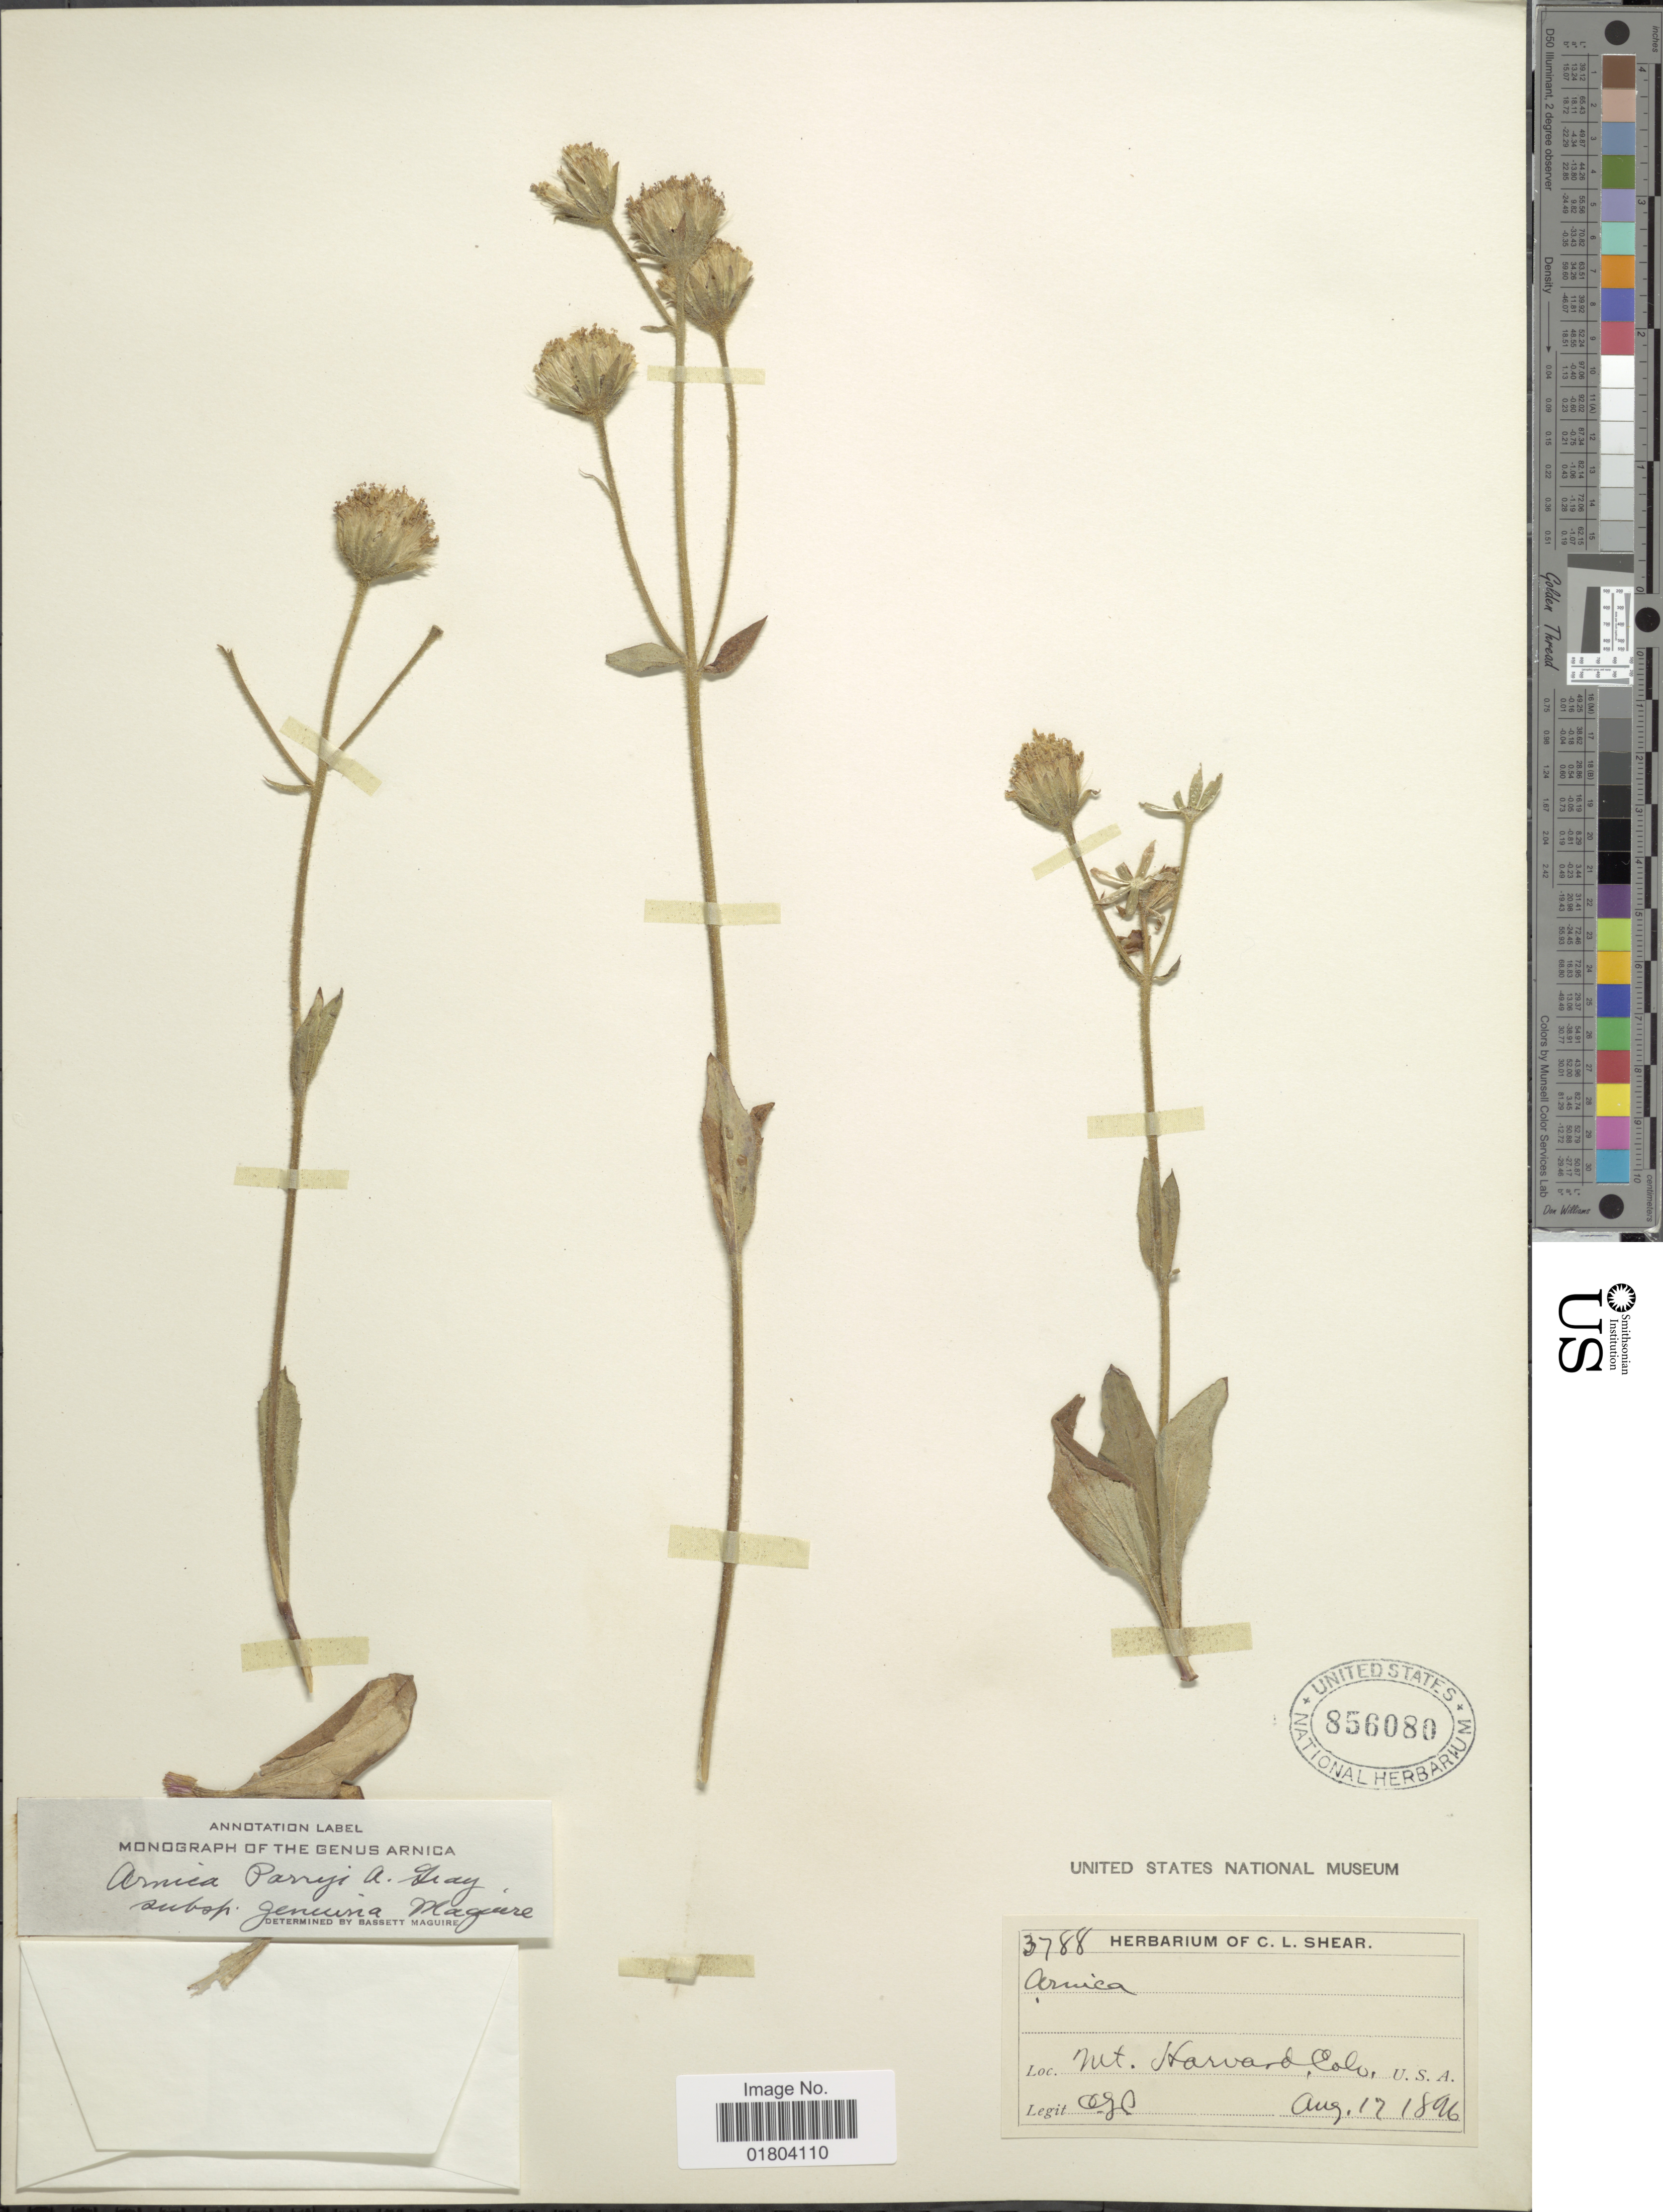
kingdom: Plantae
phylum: Tracheophyta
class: Magnoliopsida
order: Asterales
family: Asteraceae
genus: Arnica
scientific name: Arnica parryi subsp. genuina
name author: Maguire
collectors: C. L. Shear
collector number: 3788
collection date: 1896-08-17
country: United States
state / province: Colorado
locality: Mt Harvard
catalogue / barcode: US 856080